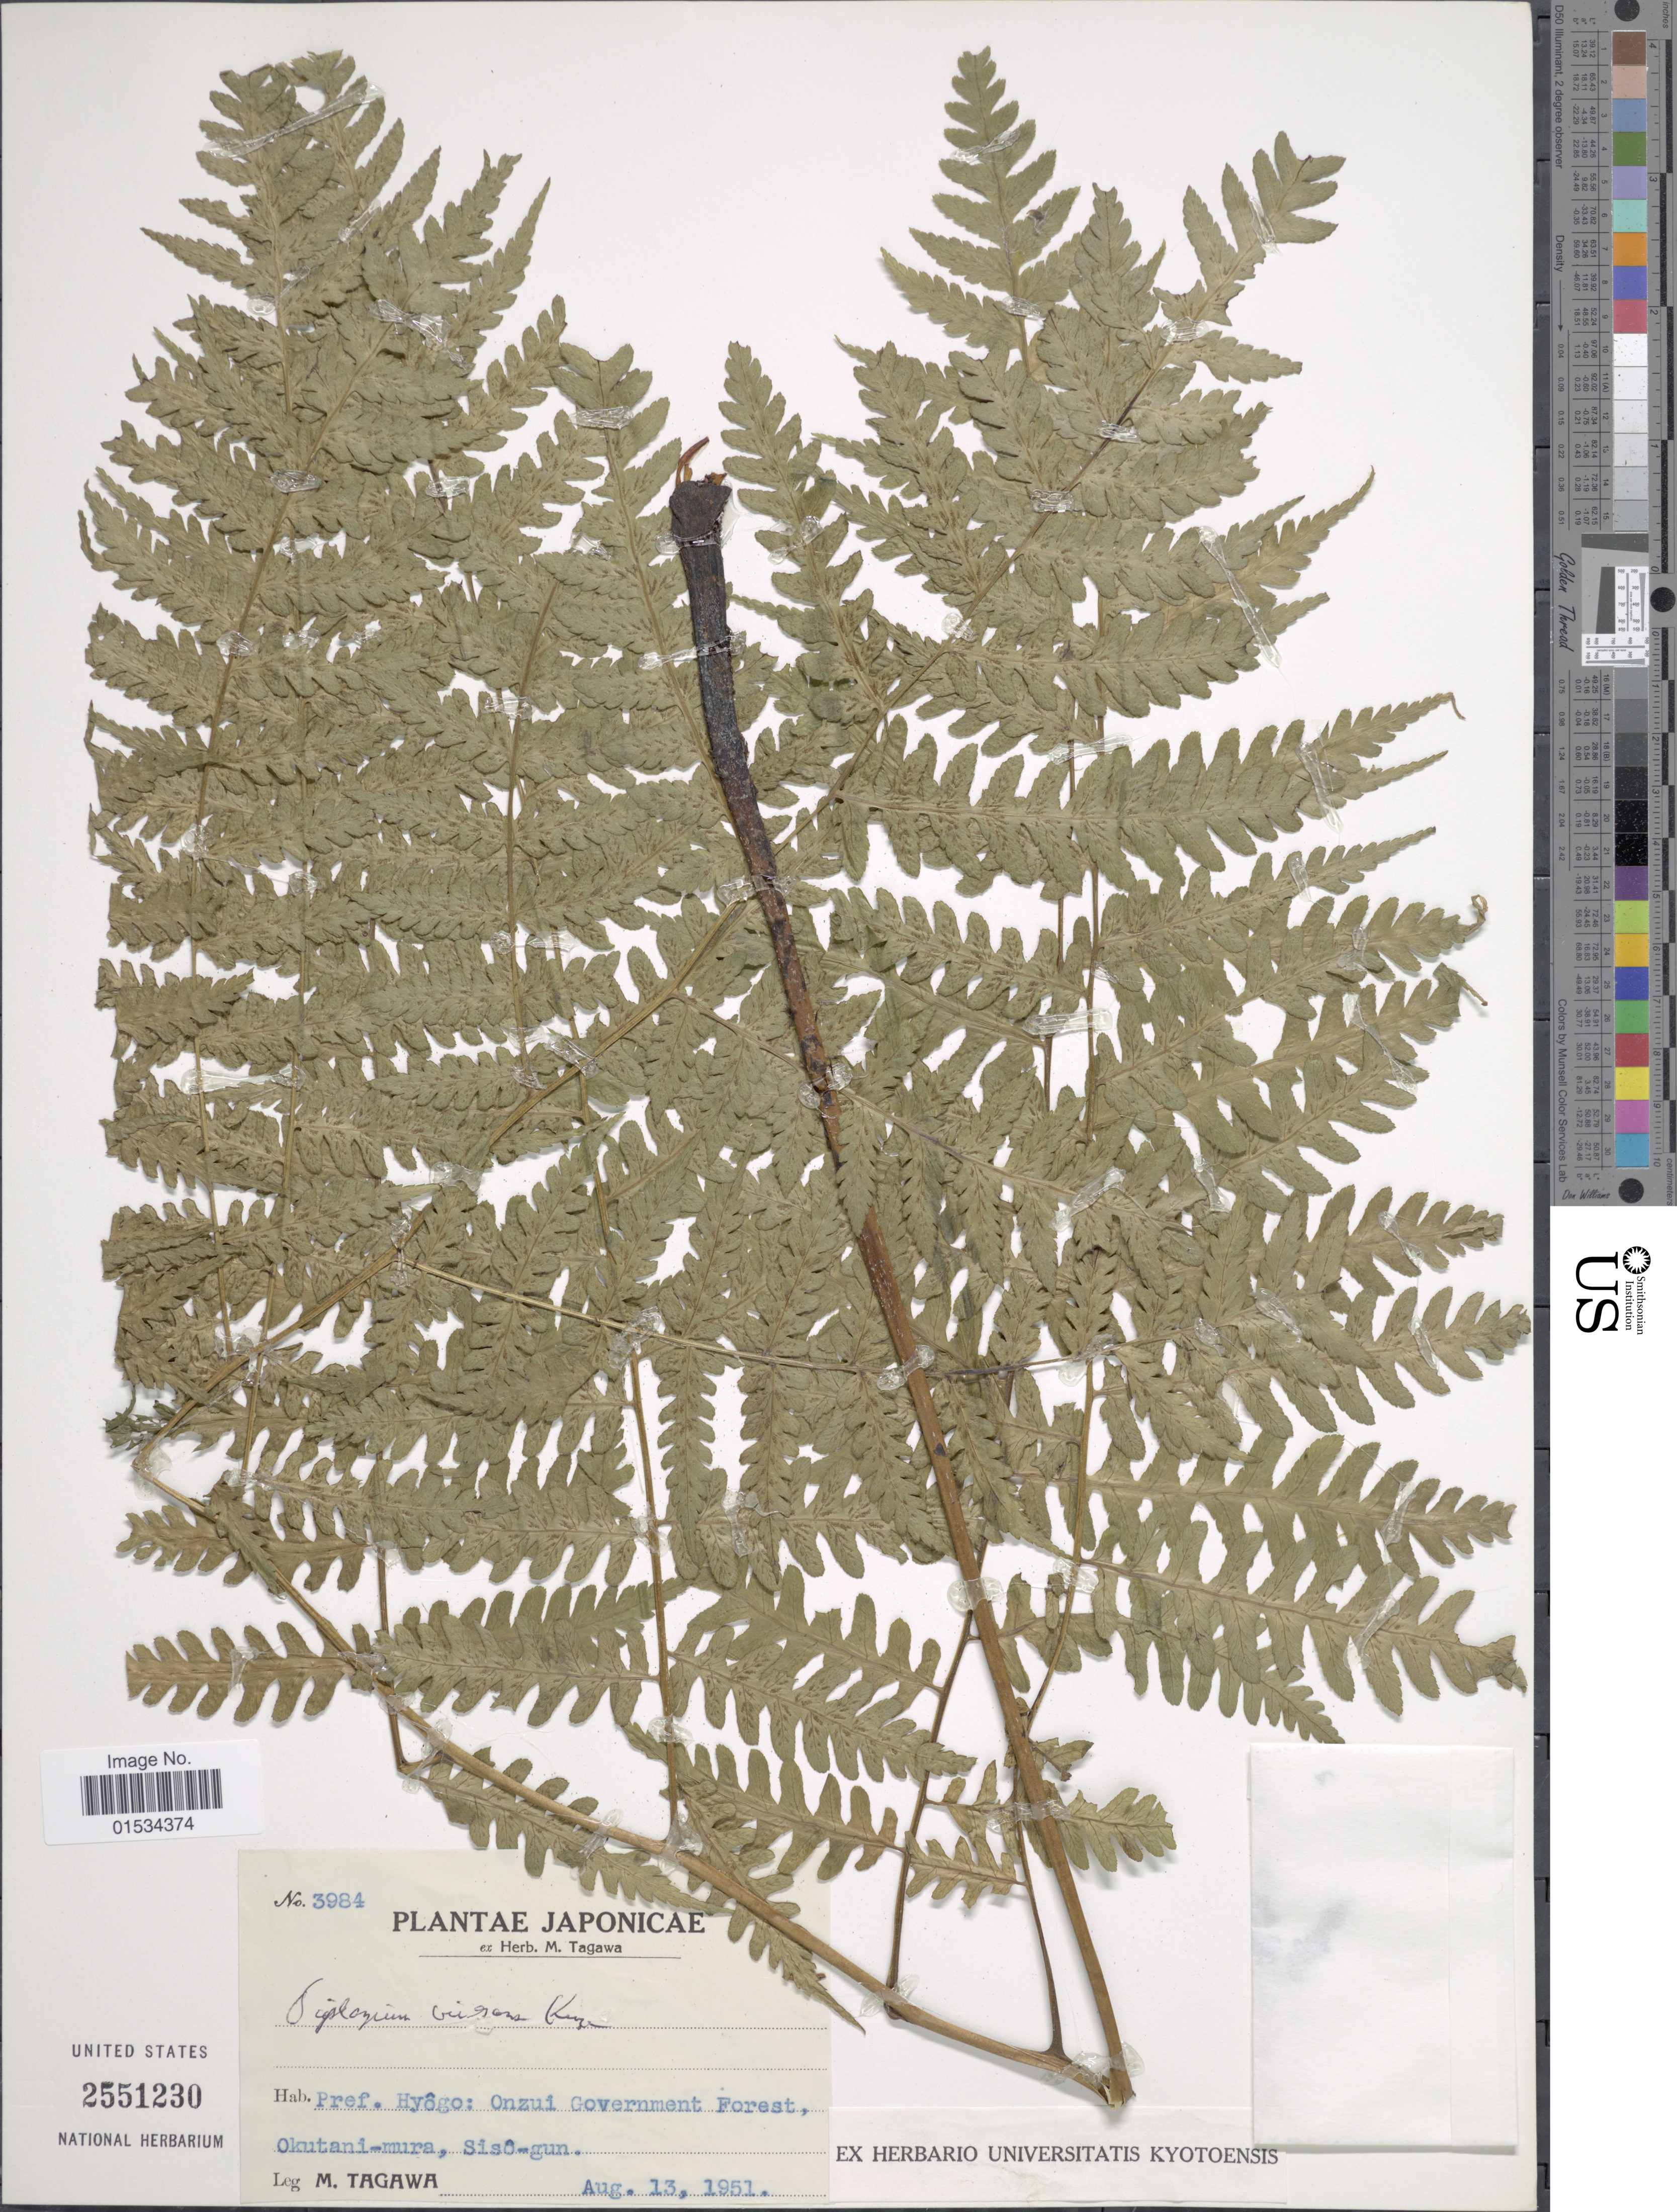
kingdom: Plantae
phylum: Tracheophyta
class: Polypodiopsida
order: Polypodiales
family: Athyriaceae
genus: Diplazium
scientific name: Diplazium virescens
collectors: M. Tagawa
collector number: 3984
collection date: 1951-08-13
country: Japan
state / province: Hyogo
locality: Onzui Government forest, Okutani-mura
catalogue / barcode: US 2551230